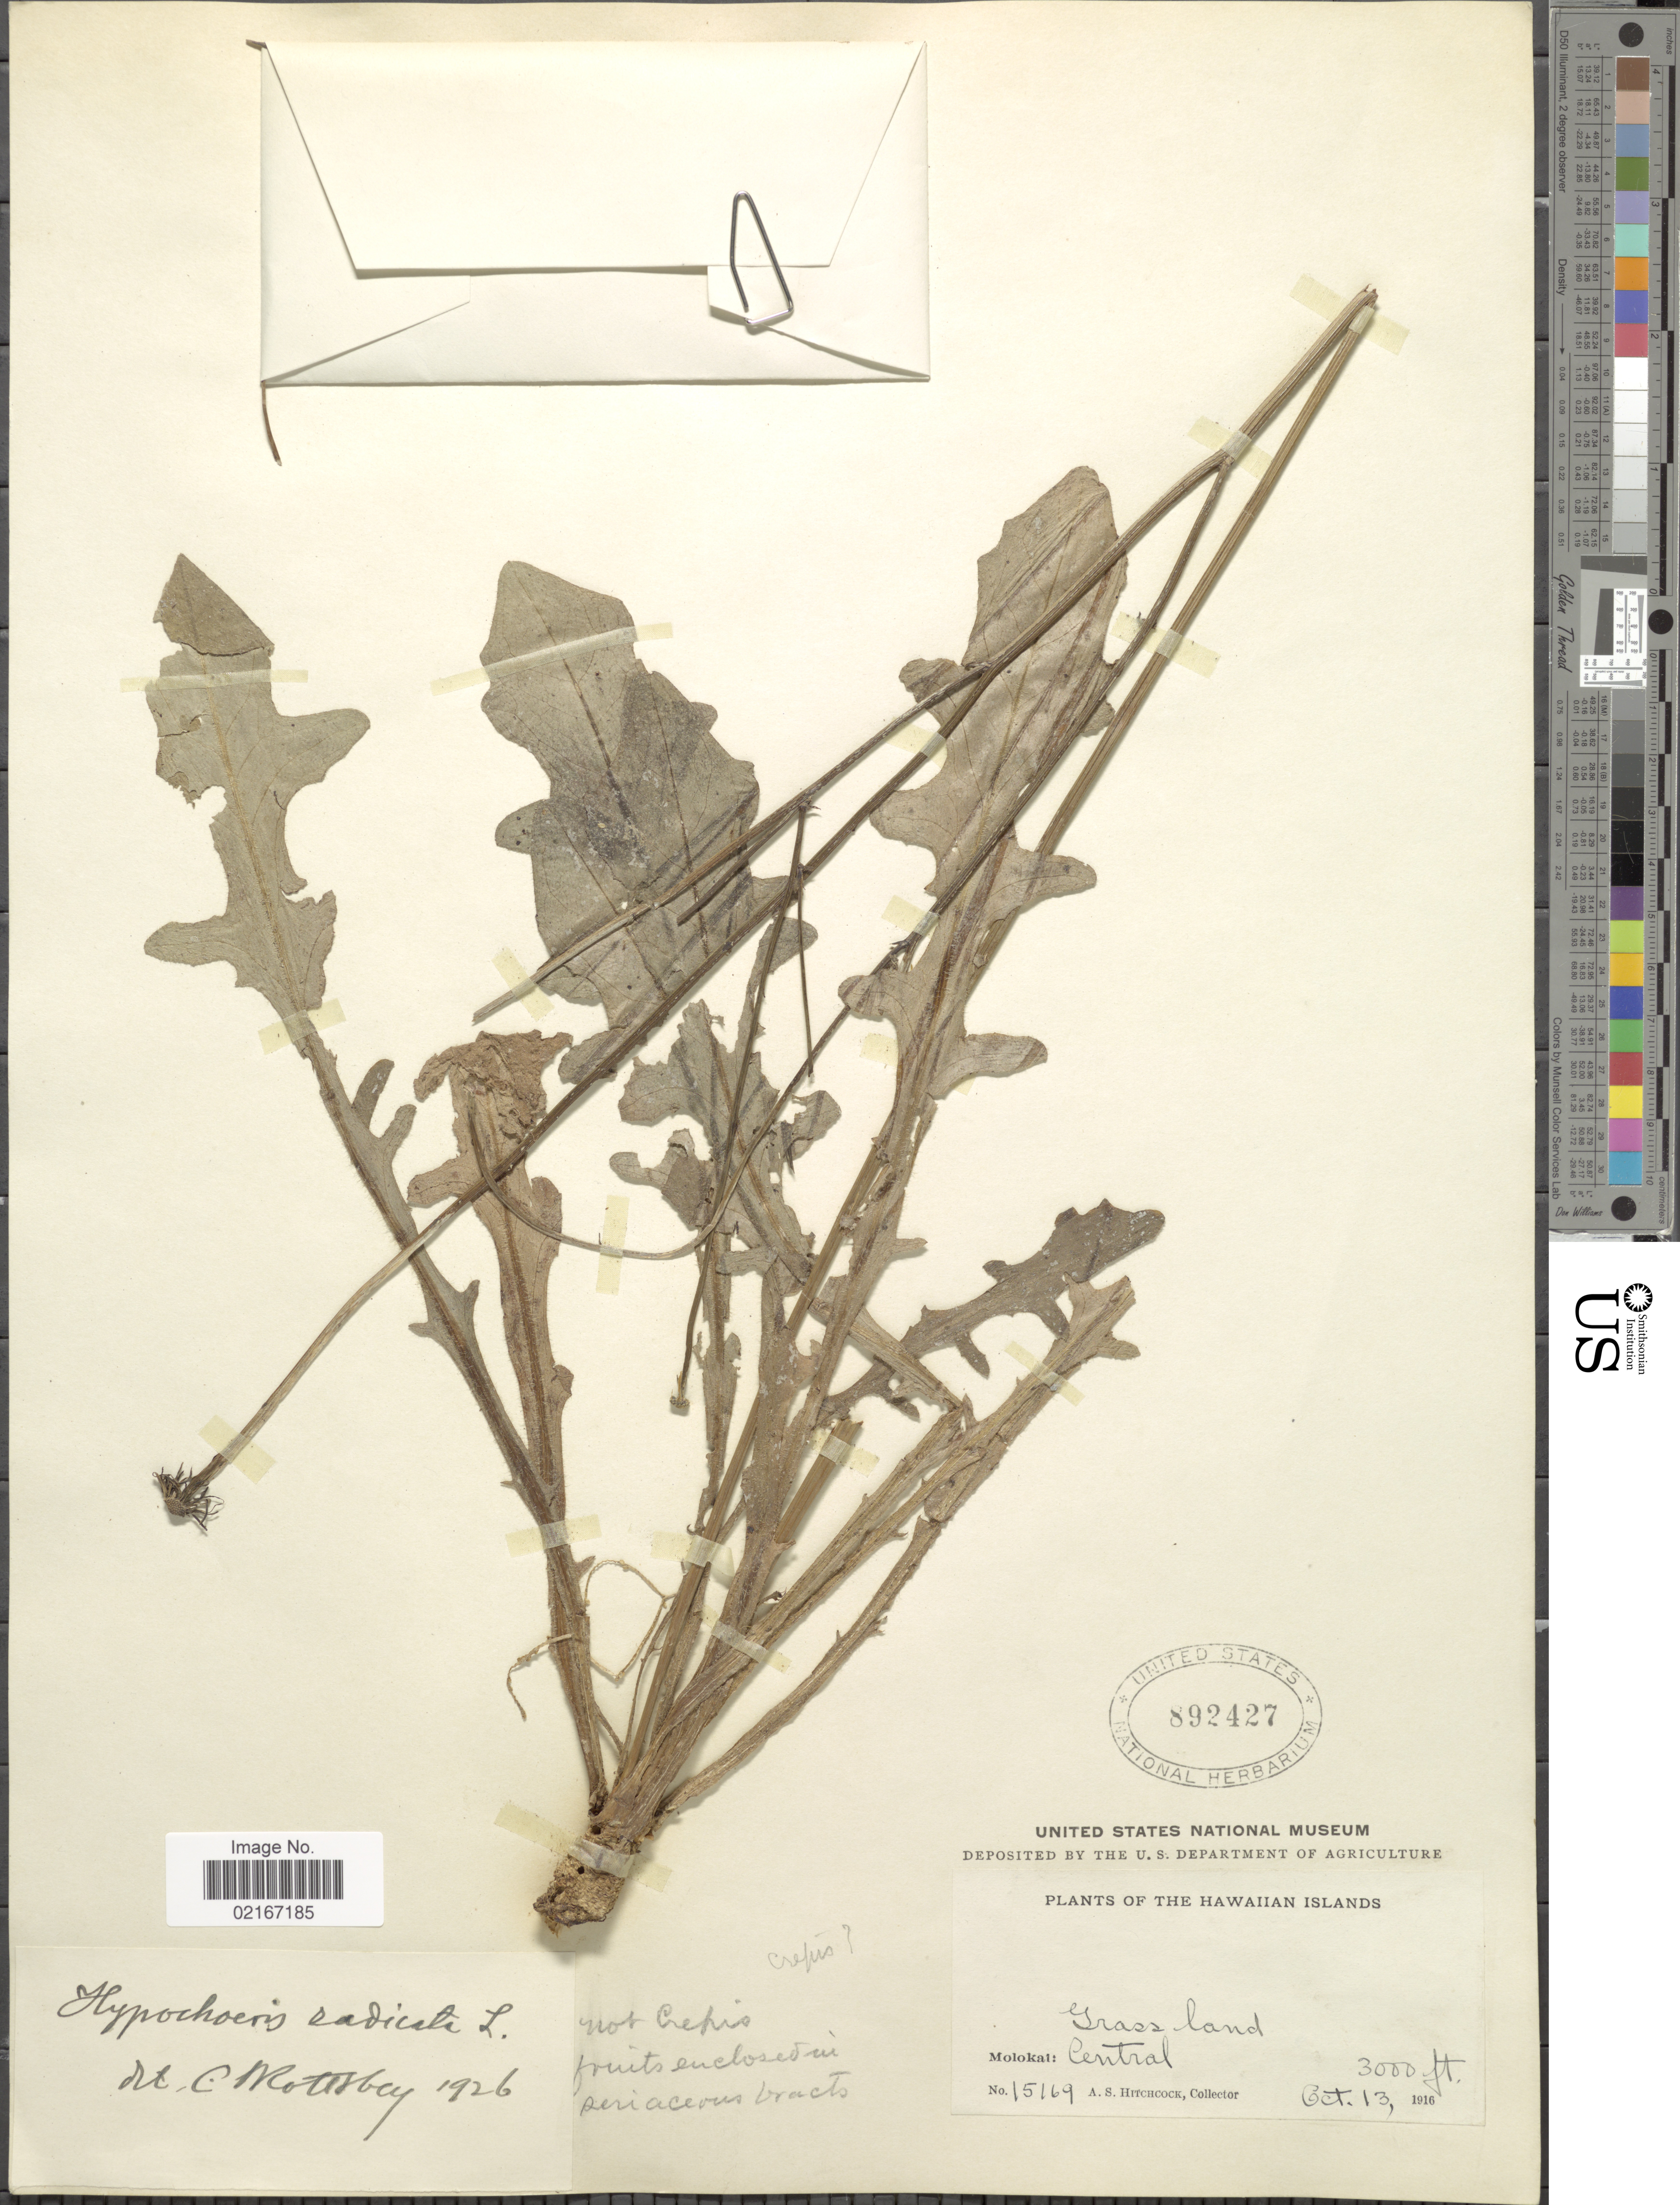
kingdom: Plantae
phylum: Tracheophyta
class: Magnoliopsida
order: Asterales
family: Asteraceae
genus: Hypochaeris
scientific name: Hypochaeris radicata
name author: L.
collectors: A. S. Hitchcock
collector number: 15169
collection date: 1916-10-13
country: United States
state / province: Hawaii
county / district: Maui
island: Moloka'i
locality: Hawaiian Islands, Molokai Central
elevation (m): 914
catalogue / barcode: US 892427